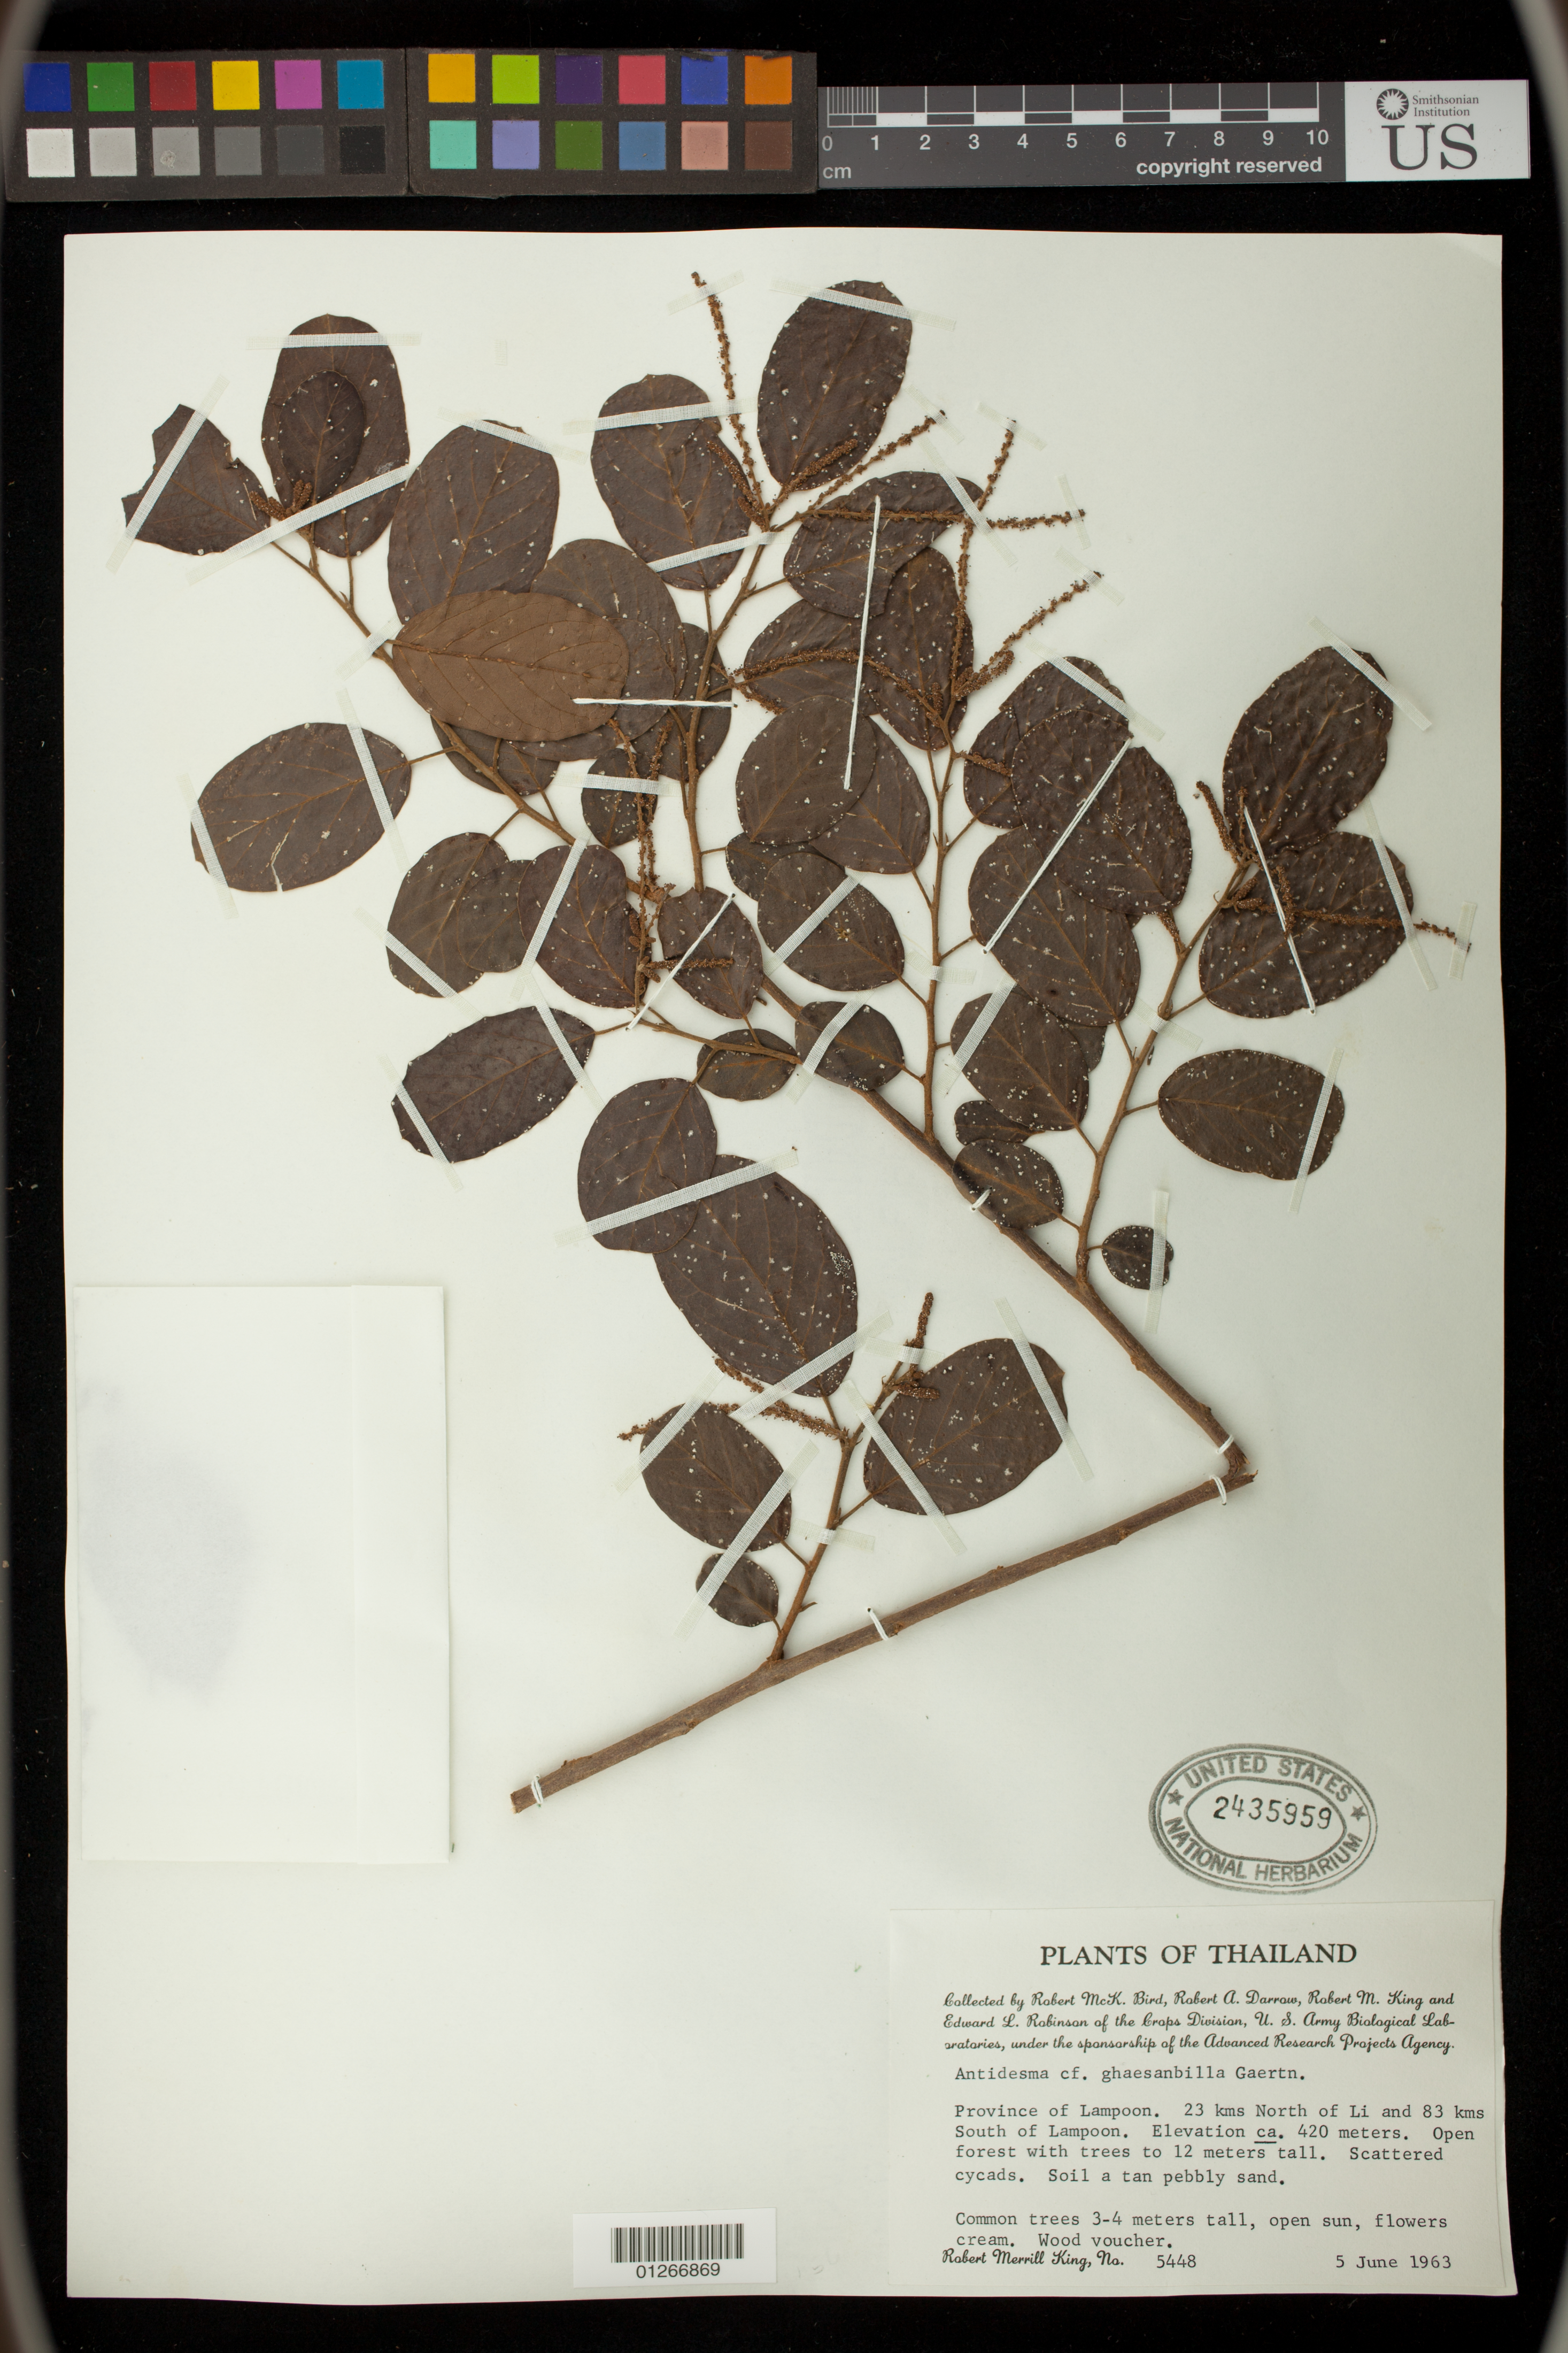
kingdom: Plantae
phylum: Tracheophyta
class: Magnoliopsida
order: Malpighiales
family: Phyllanthaceae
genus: Antidesma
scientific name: Antidesma ghaesembilla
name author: Gaertn.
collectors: R. M. King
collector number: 5448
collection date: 1963-06-05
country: Thailand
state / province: Lamphun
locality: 23 kms North of Li and 83 kms South of Lampoon.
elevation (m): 420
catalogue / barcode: US 2435959